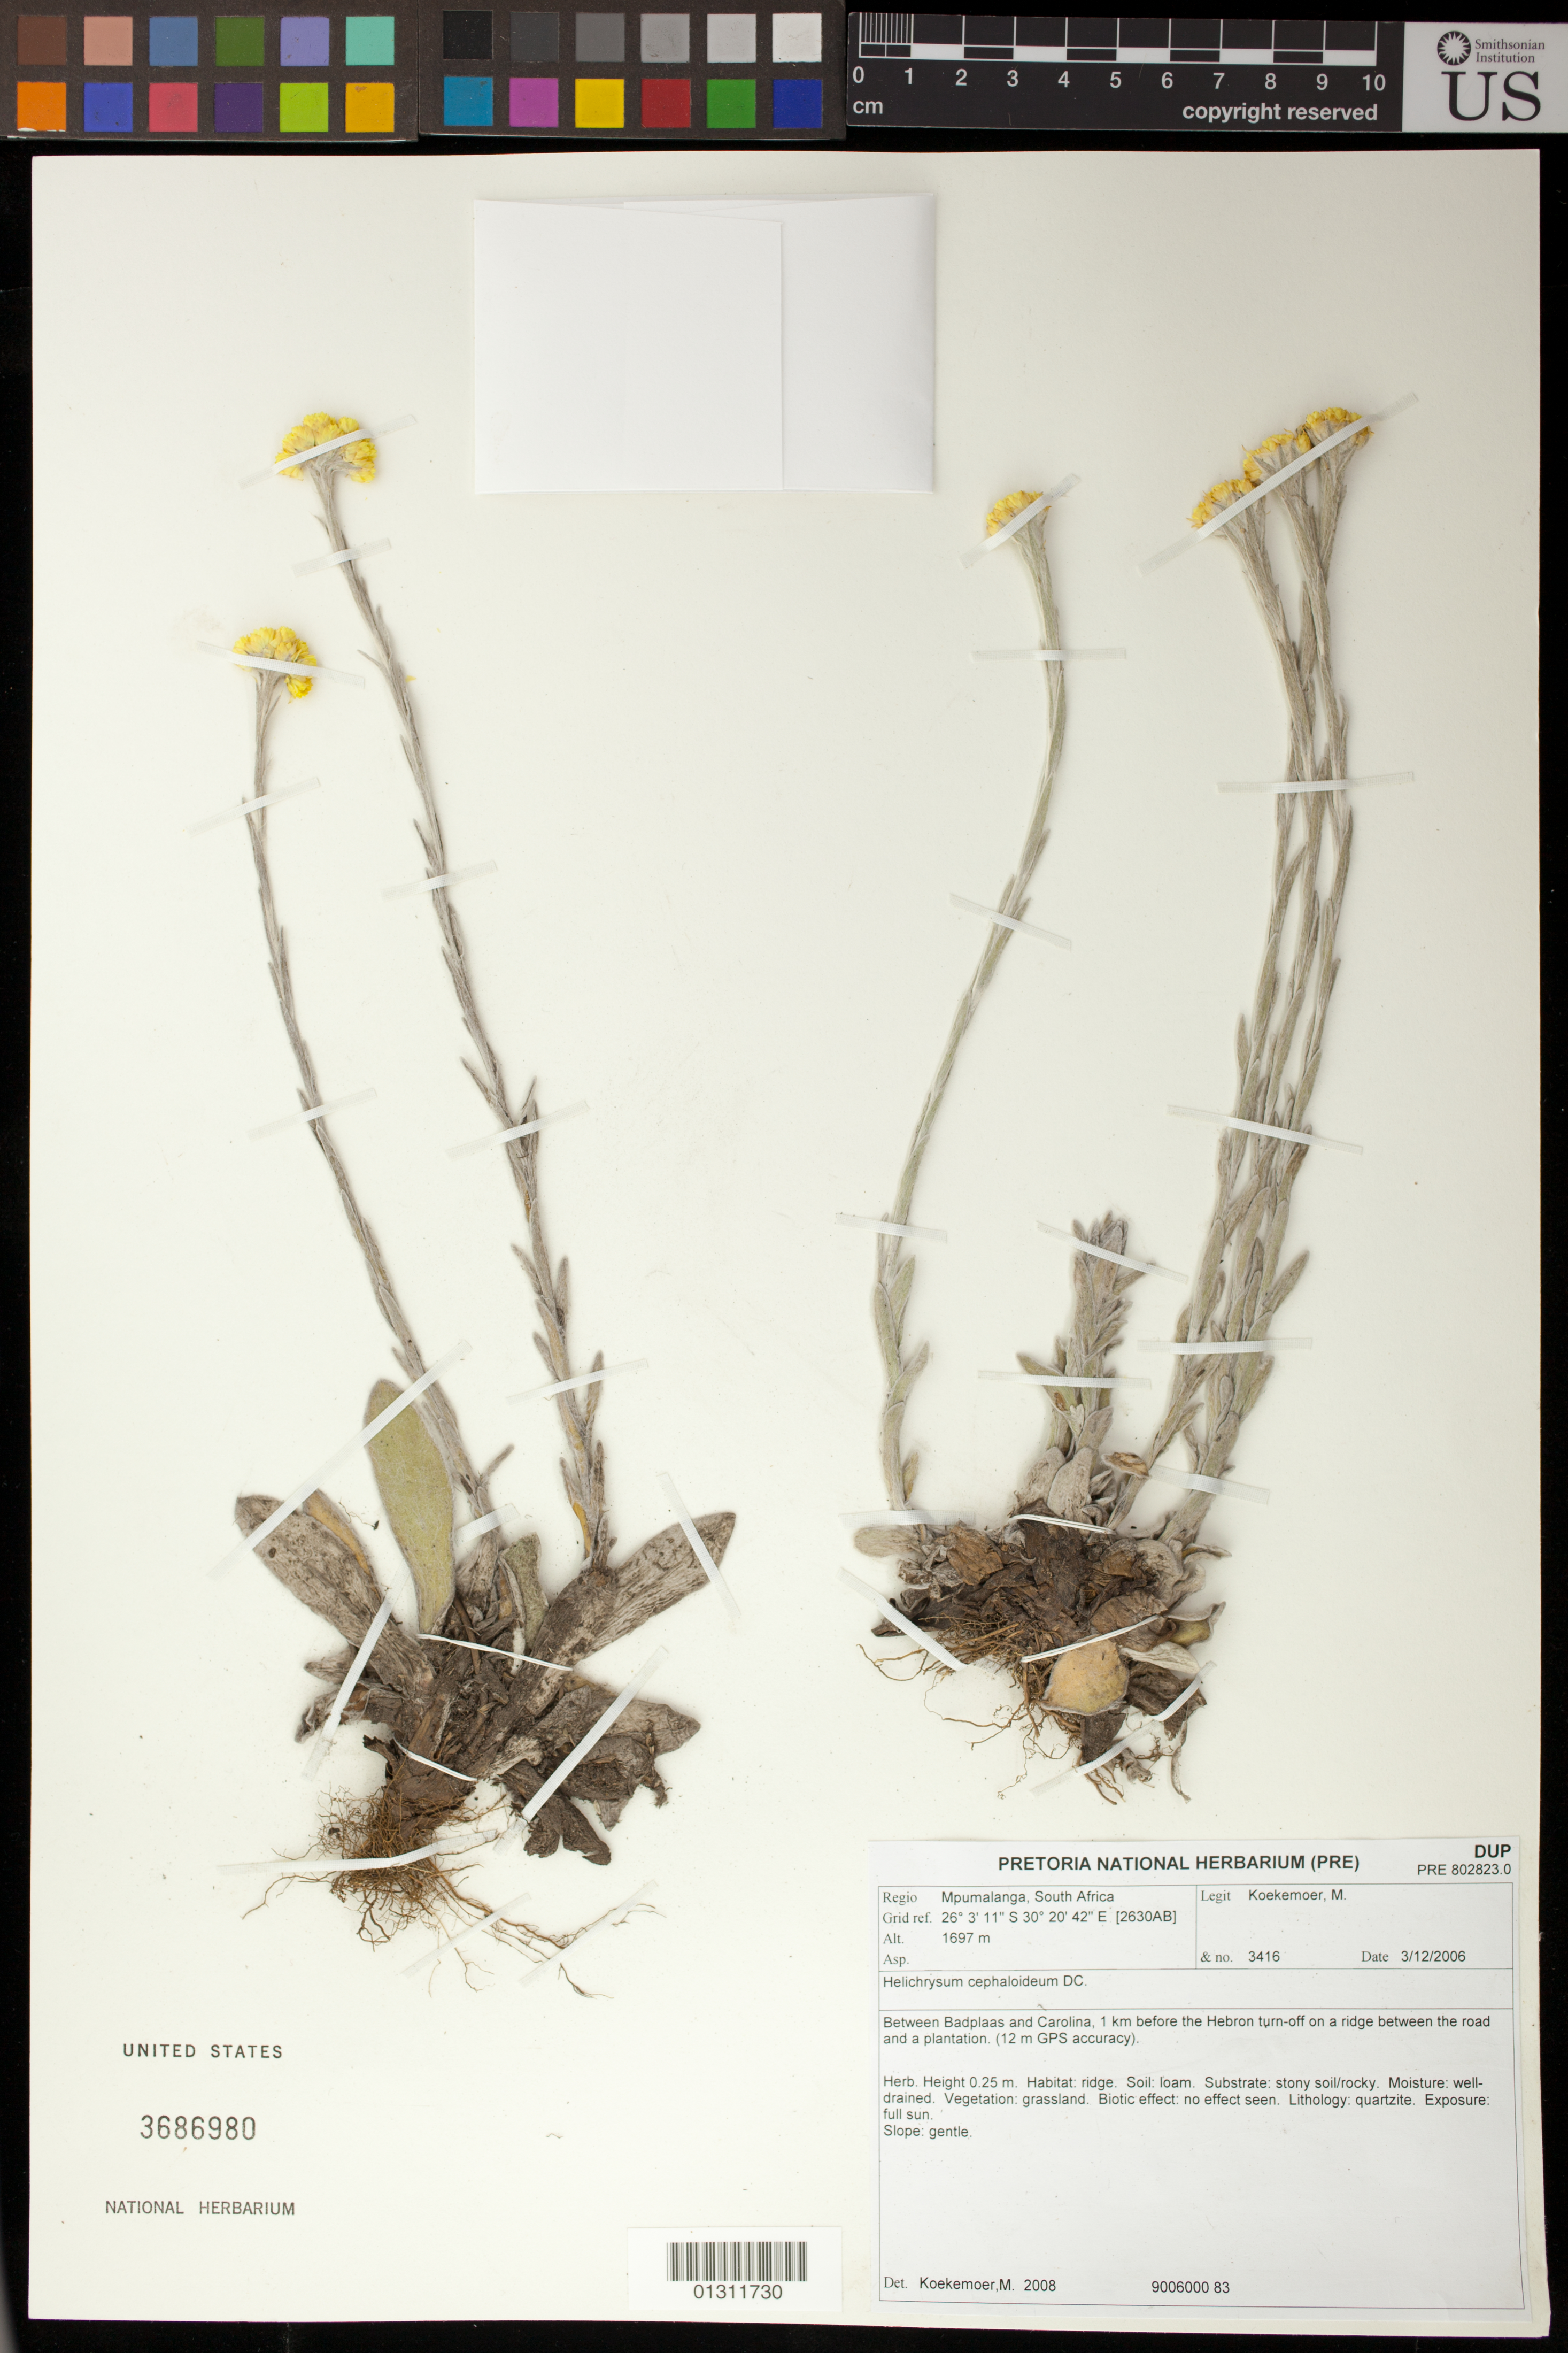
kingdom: Plantae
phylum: Tracheophyta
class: Magnoliopsida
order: Asterales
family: Asteraceae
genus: Helichrysum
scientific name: Helichrysum cephaloideum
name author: DC.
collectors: M. Koekemoer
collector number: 3416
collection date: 2006-03-12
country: South Africa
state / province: Mpumalanga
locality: Between Badplaas and Carolina, 1 km before Hebron turn-off on ridge between the road and a plantation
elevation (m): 1697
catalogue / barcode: US 3686980